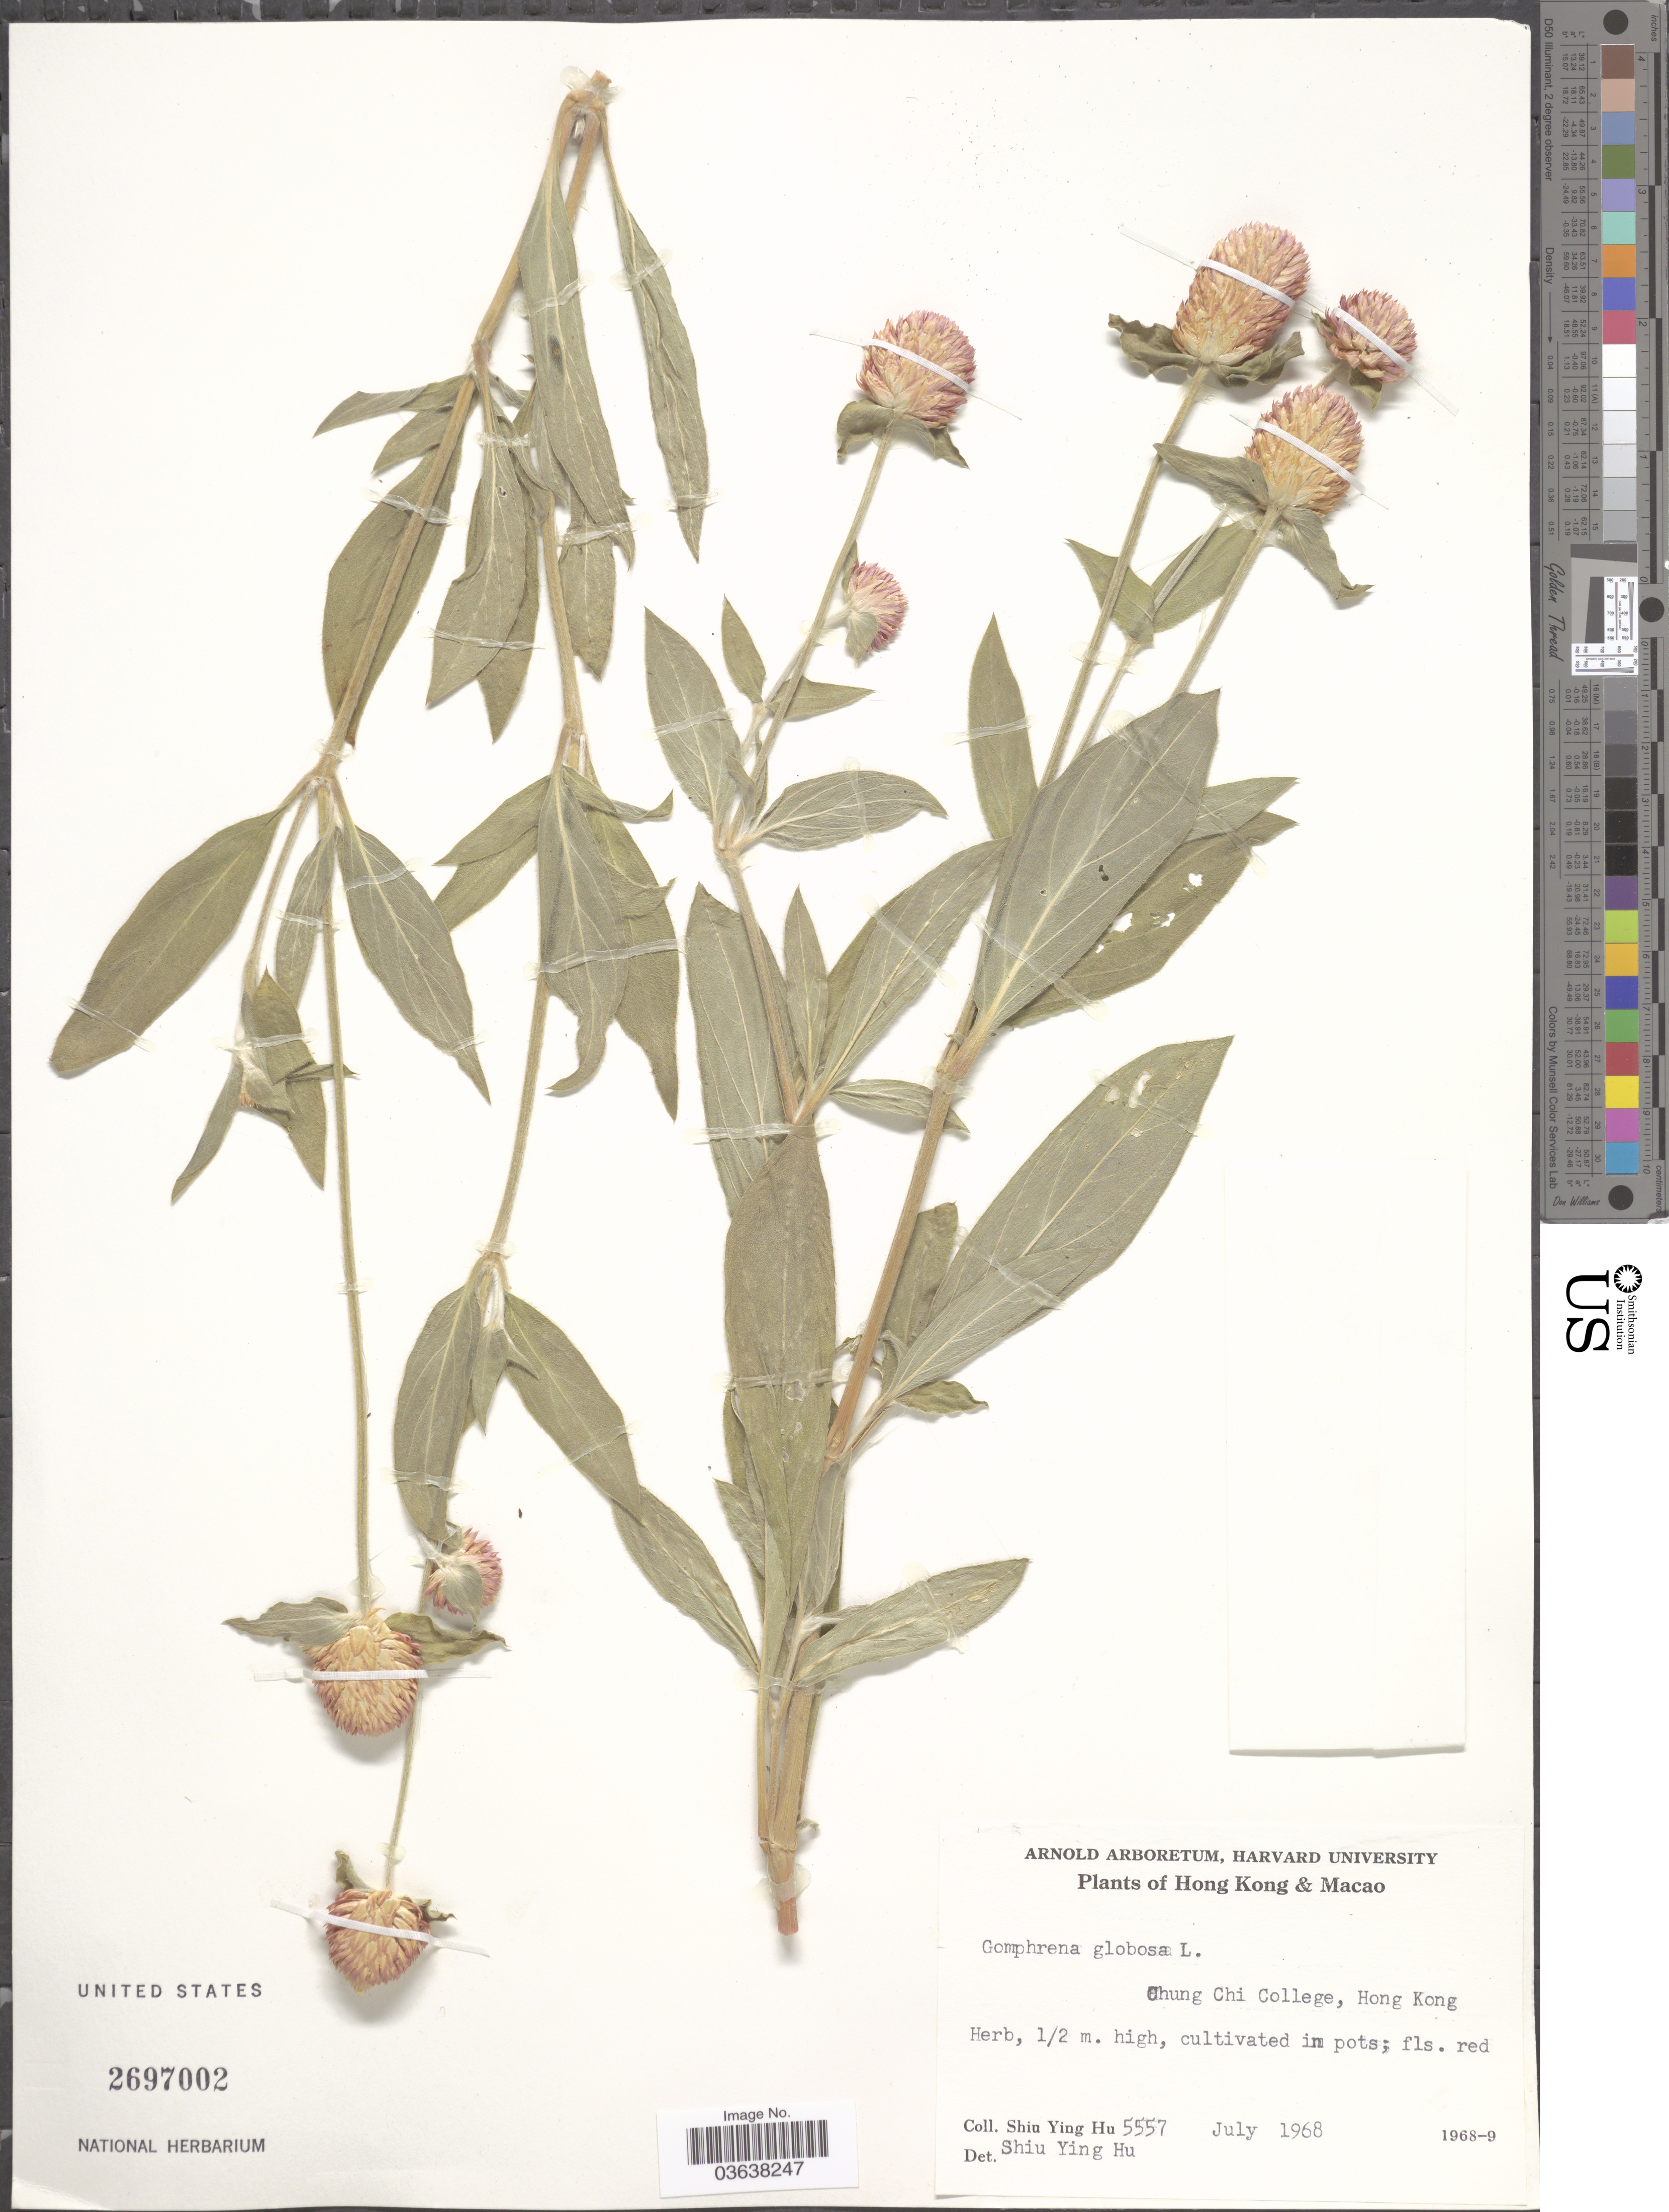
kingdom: Plantae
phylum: Tracheophyta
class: Magnoliopsida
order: Caryophyllales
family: Amaranthaceae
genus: Gomphrena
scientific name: Gomphrena globosa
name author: L.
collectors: S. Y. Hu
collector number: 5557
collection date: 1968-07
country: China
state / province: Hong Kong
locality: Chung Chi College.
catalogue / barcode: US 2697002